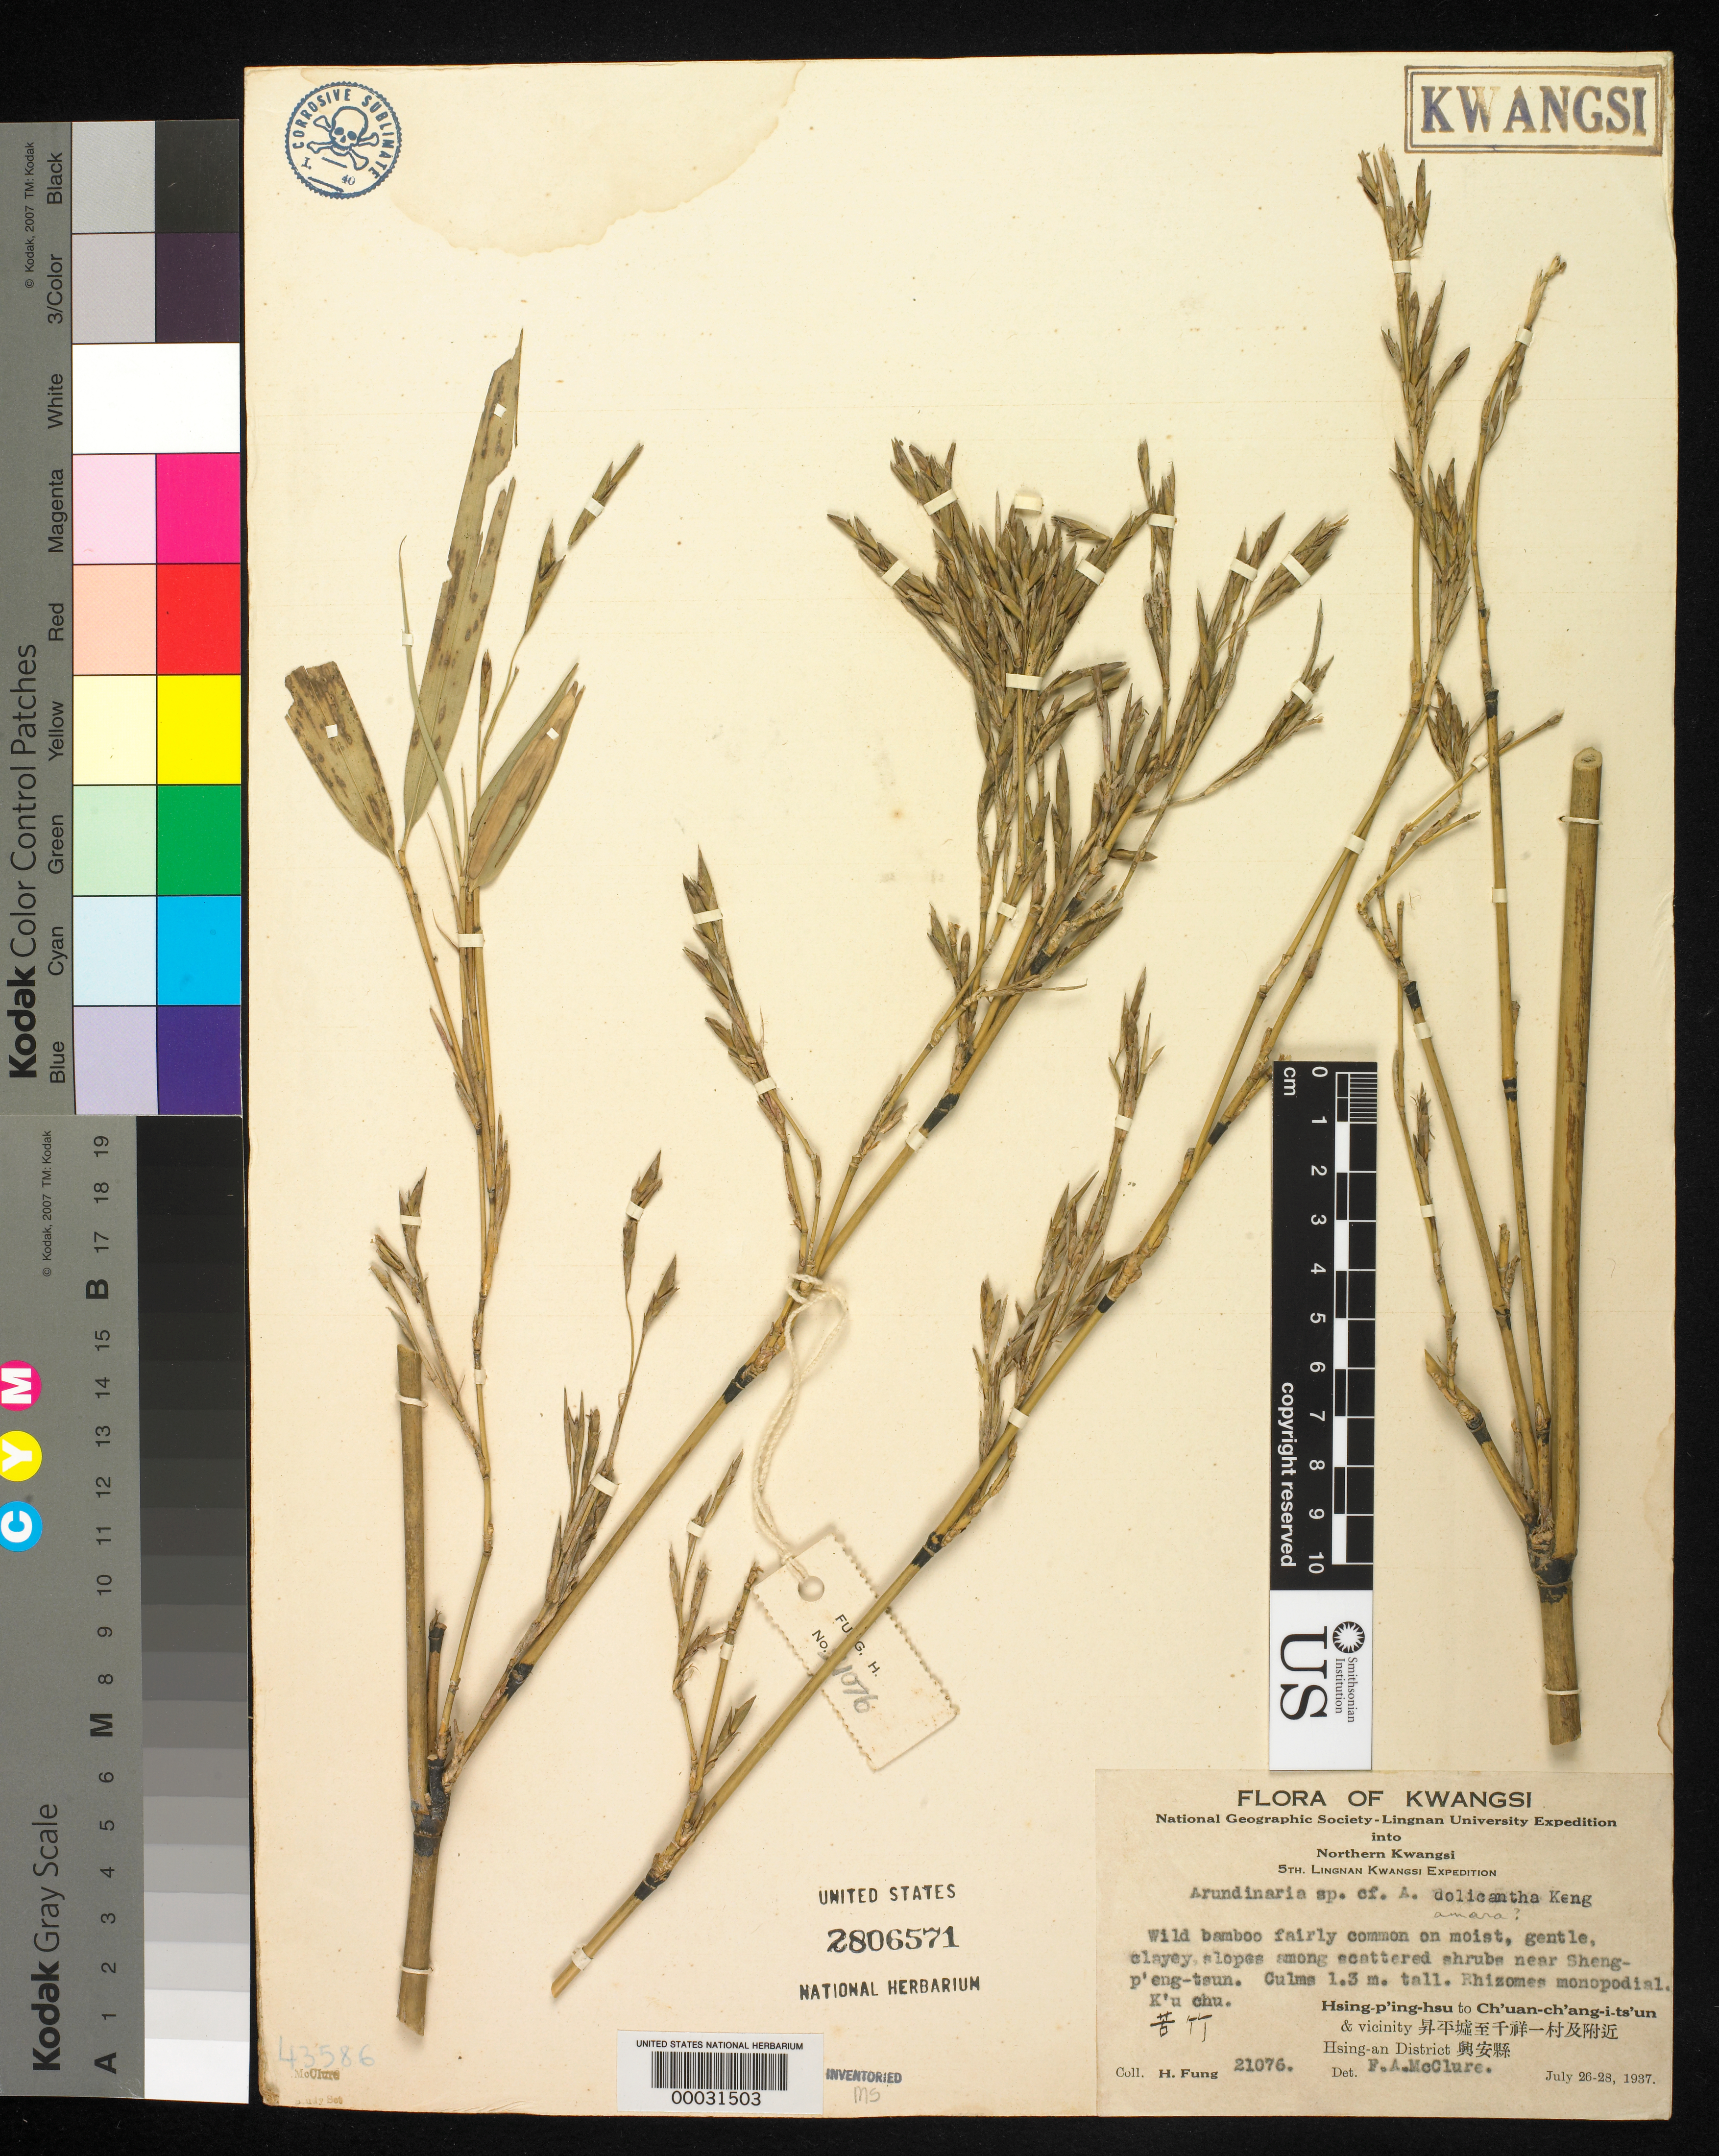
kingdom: Plantae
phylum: Tracheophyta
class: Liliopsida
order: Poales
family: Poaceae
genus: Arundinaria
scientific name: Arundinaria sp.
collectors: H. L. Fung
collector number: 21076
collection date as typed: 26 Jul 1937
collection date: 1937-07-26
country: China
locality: Hsing-p'ing-hsu, ch'uan-ch'ang-ts'un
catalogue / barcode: US 2806571